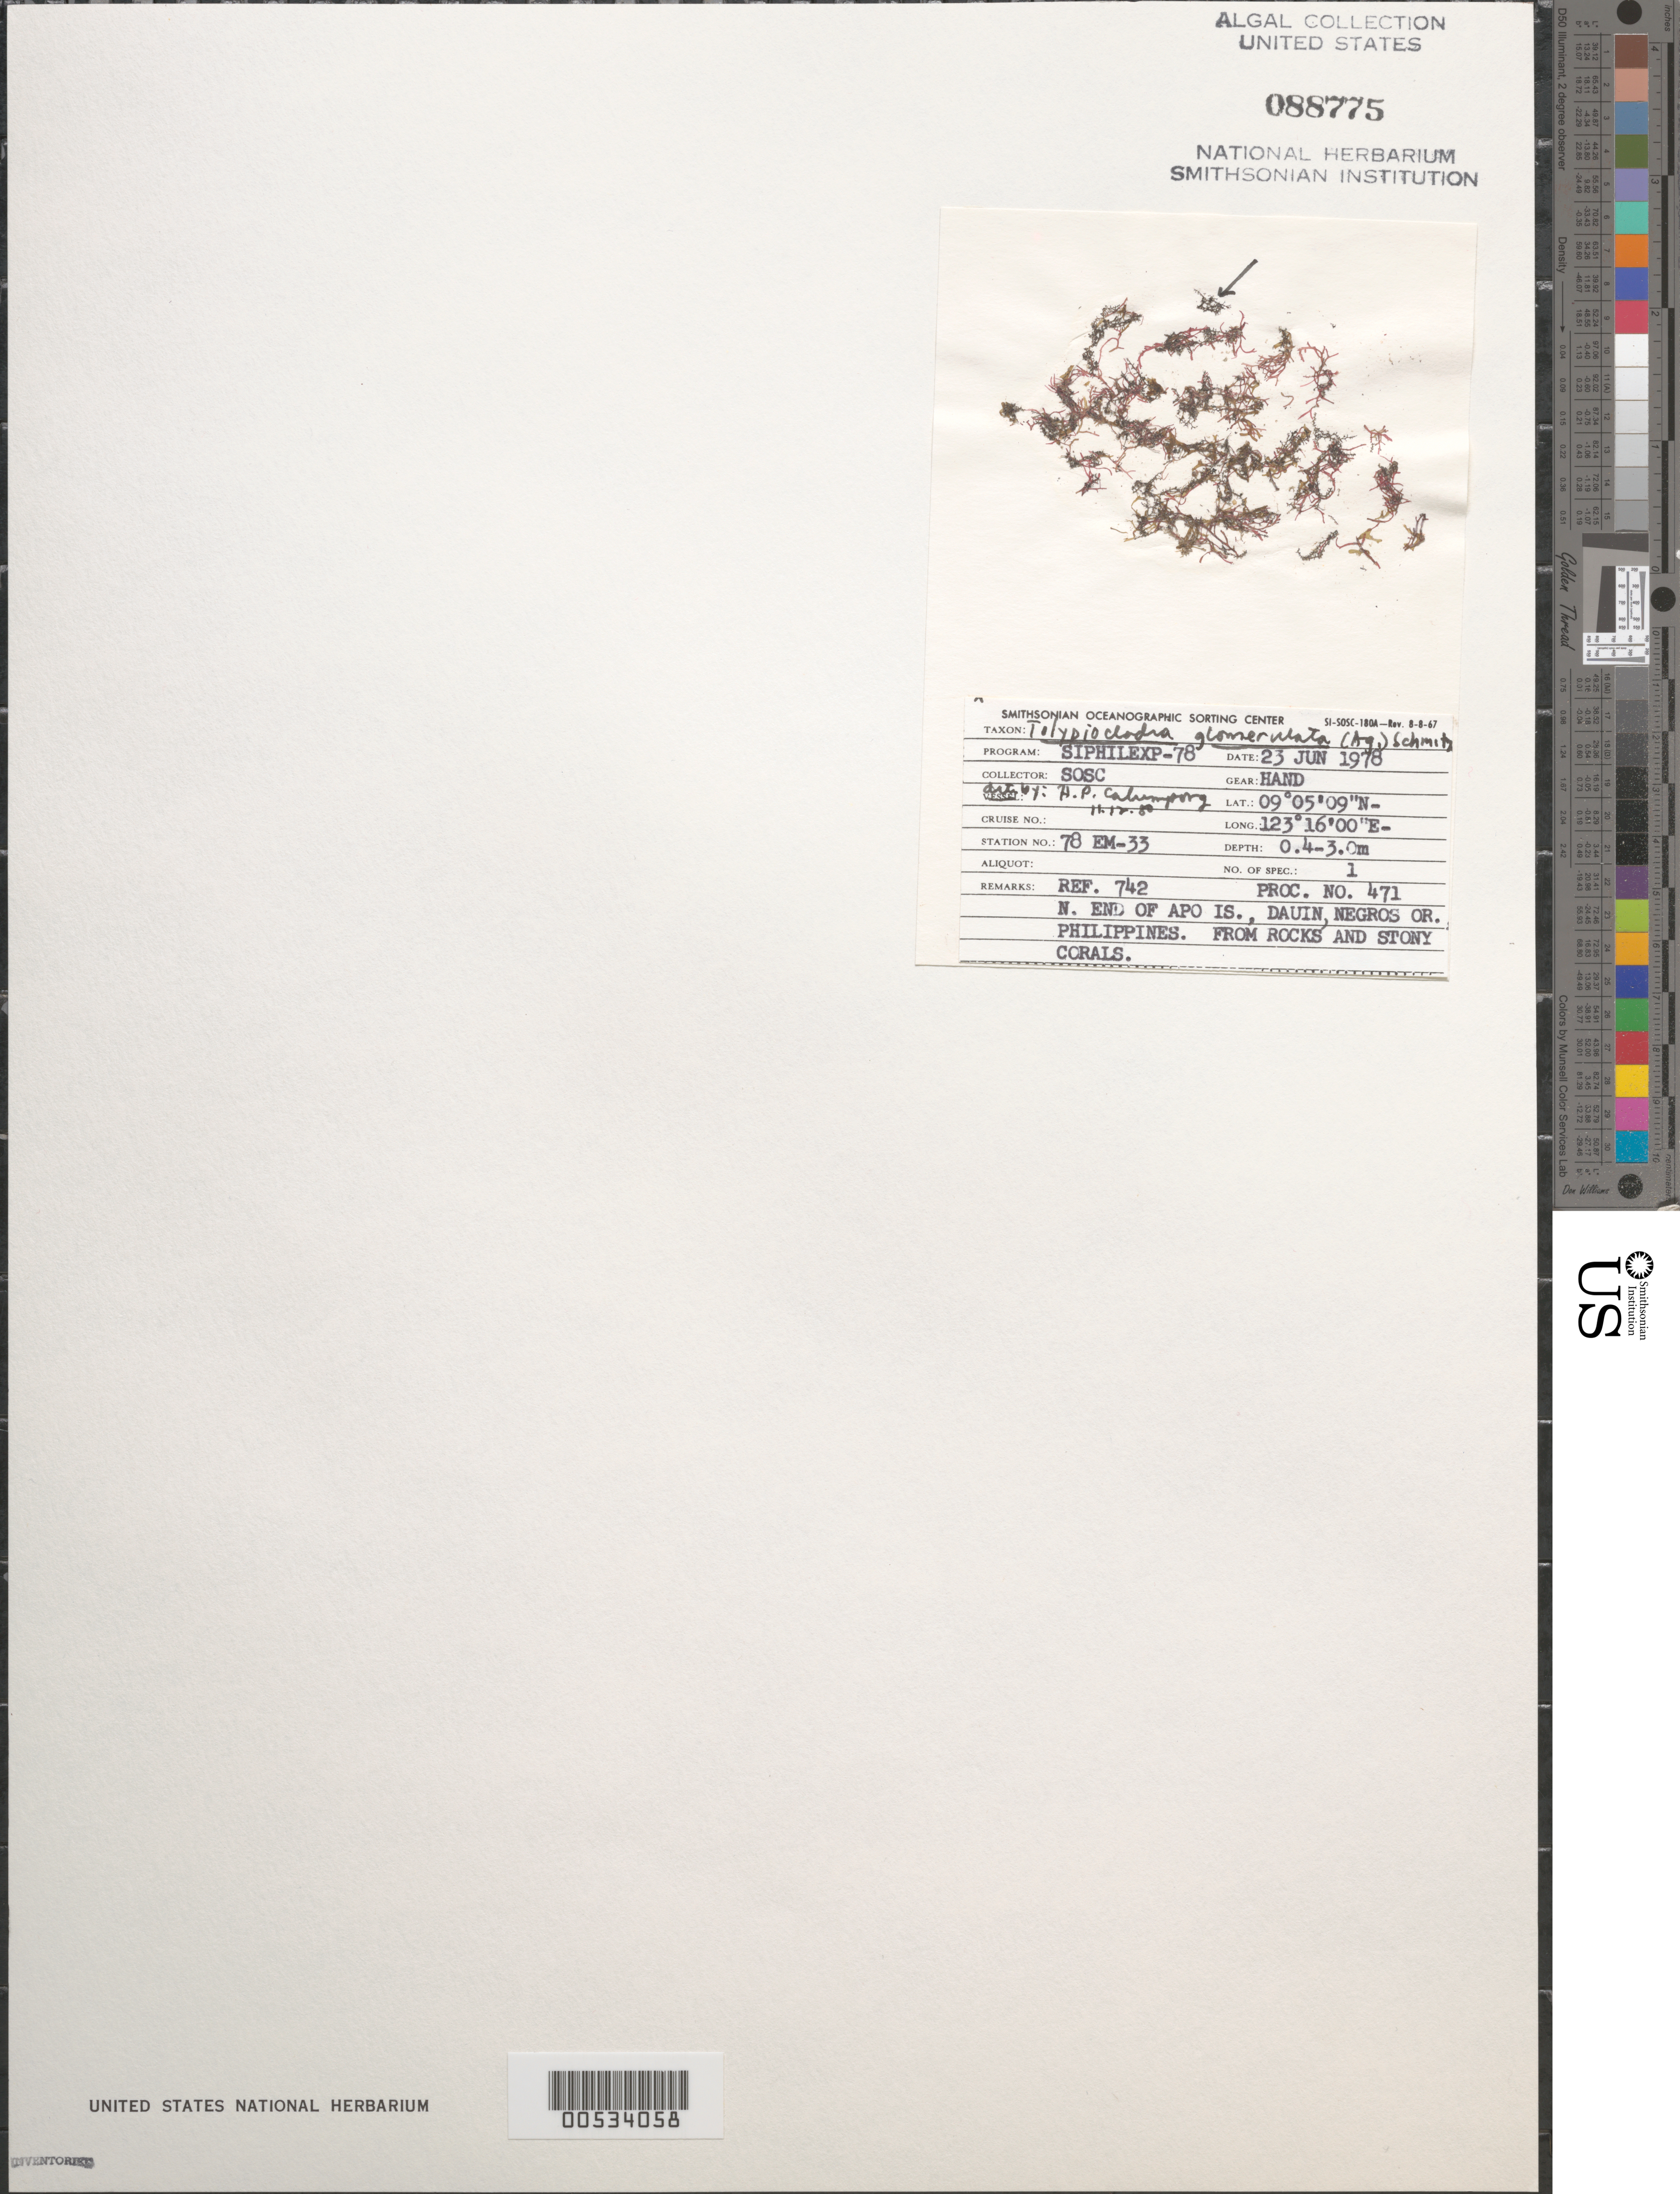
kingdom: Plantae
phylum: Rhodophyta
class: Florideophyceae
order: Ceramiales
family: Rhodomelaceae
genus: Tolypiocladia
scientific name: Tolypiocladia glomerulata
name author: (C. Agardh) F. Schmitz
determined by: Calumpong, H. P.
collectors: SOSC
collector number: Station 78 Em-33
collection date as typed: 23 Jun 1978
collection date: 1978-06-23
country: Philippines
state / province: Central Visayas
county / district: Negros Oriental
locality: Apo island, dauin, negros oriental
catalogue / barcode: US 88775